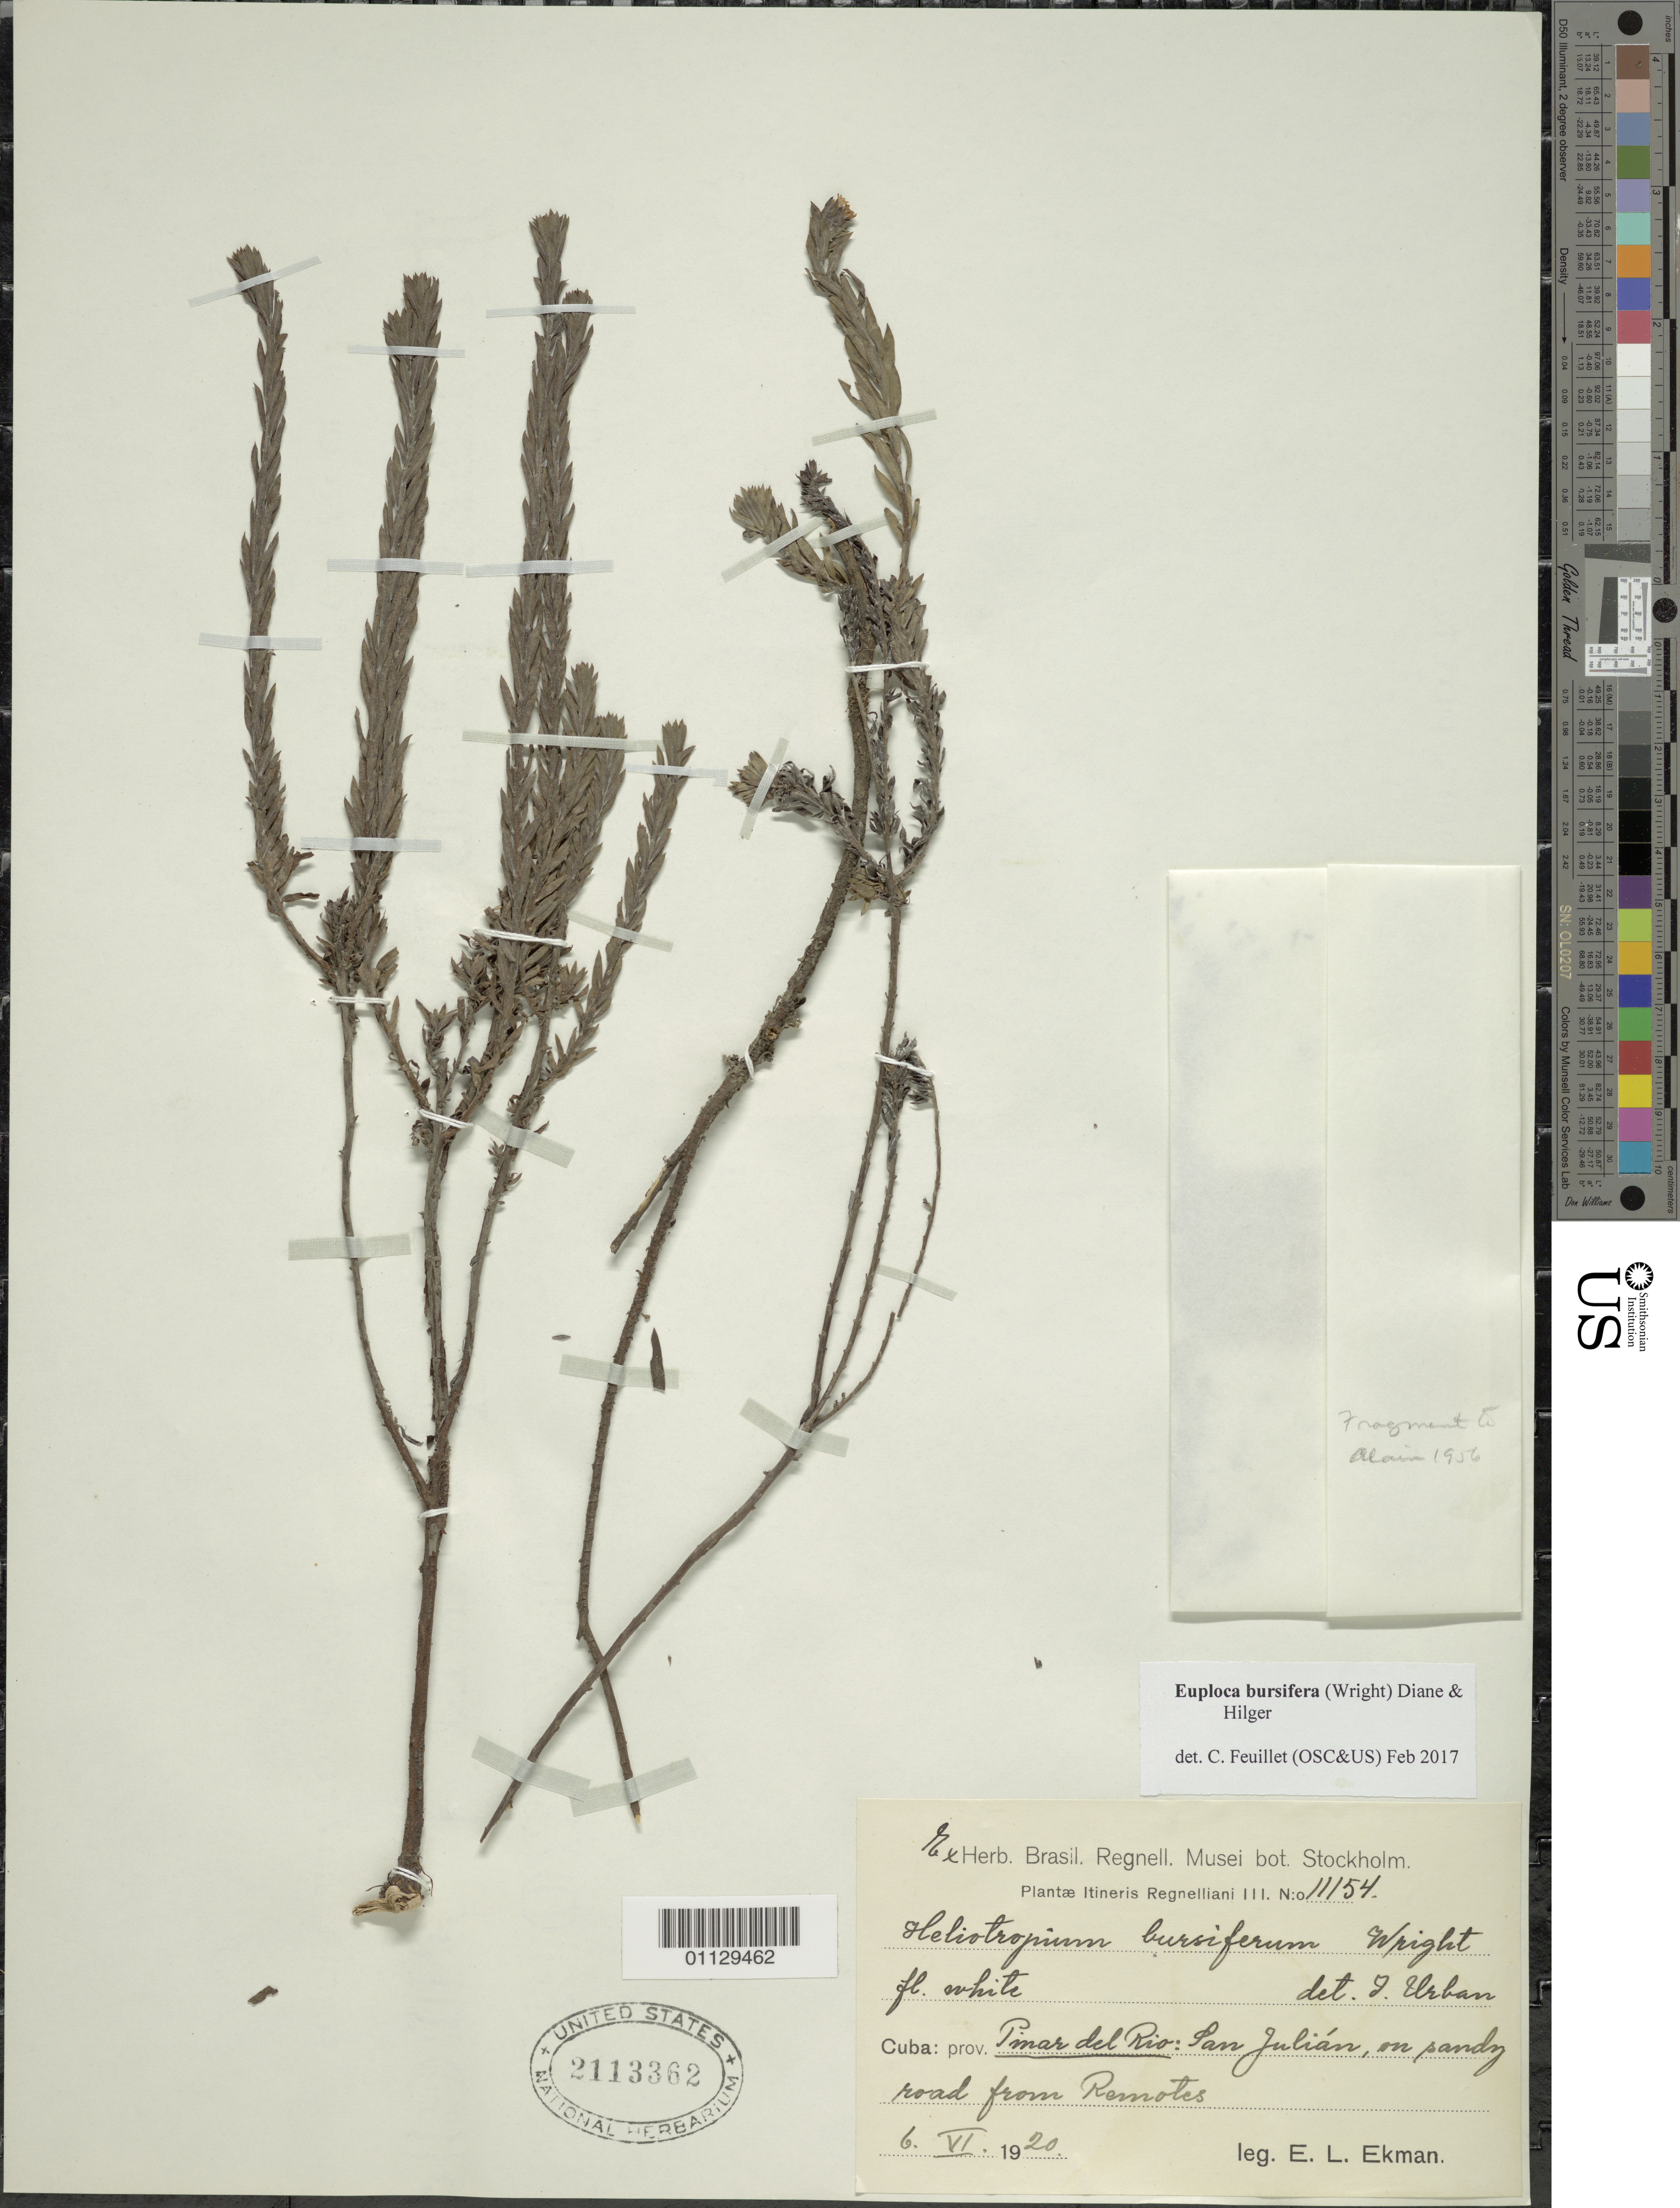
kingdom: Plantae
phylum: Tracheophyta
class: Magnoliopsida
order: Boraginales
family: Heliotropiaceae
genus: Euploca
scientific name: Euploca bursifera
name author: (C. Wright) Diane & Hilger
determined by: Feuillet, C.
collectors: E. L. Ekman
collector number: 11154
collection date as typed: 06 Jun 1920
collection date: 1920-06-06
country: Cuba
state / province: Pinar del Rio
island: Cuba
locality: San Julian, road from Remotes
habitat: On sandy road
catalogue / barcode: US 2113362